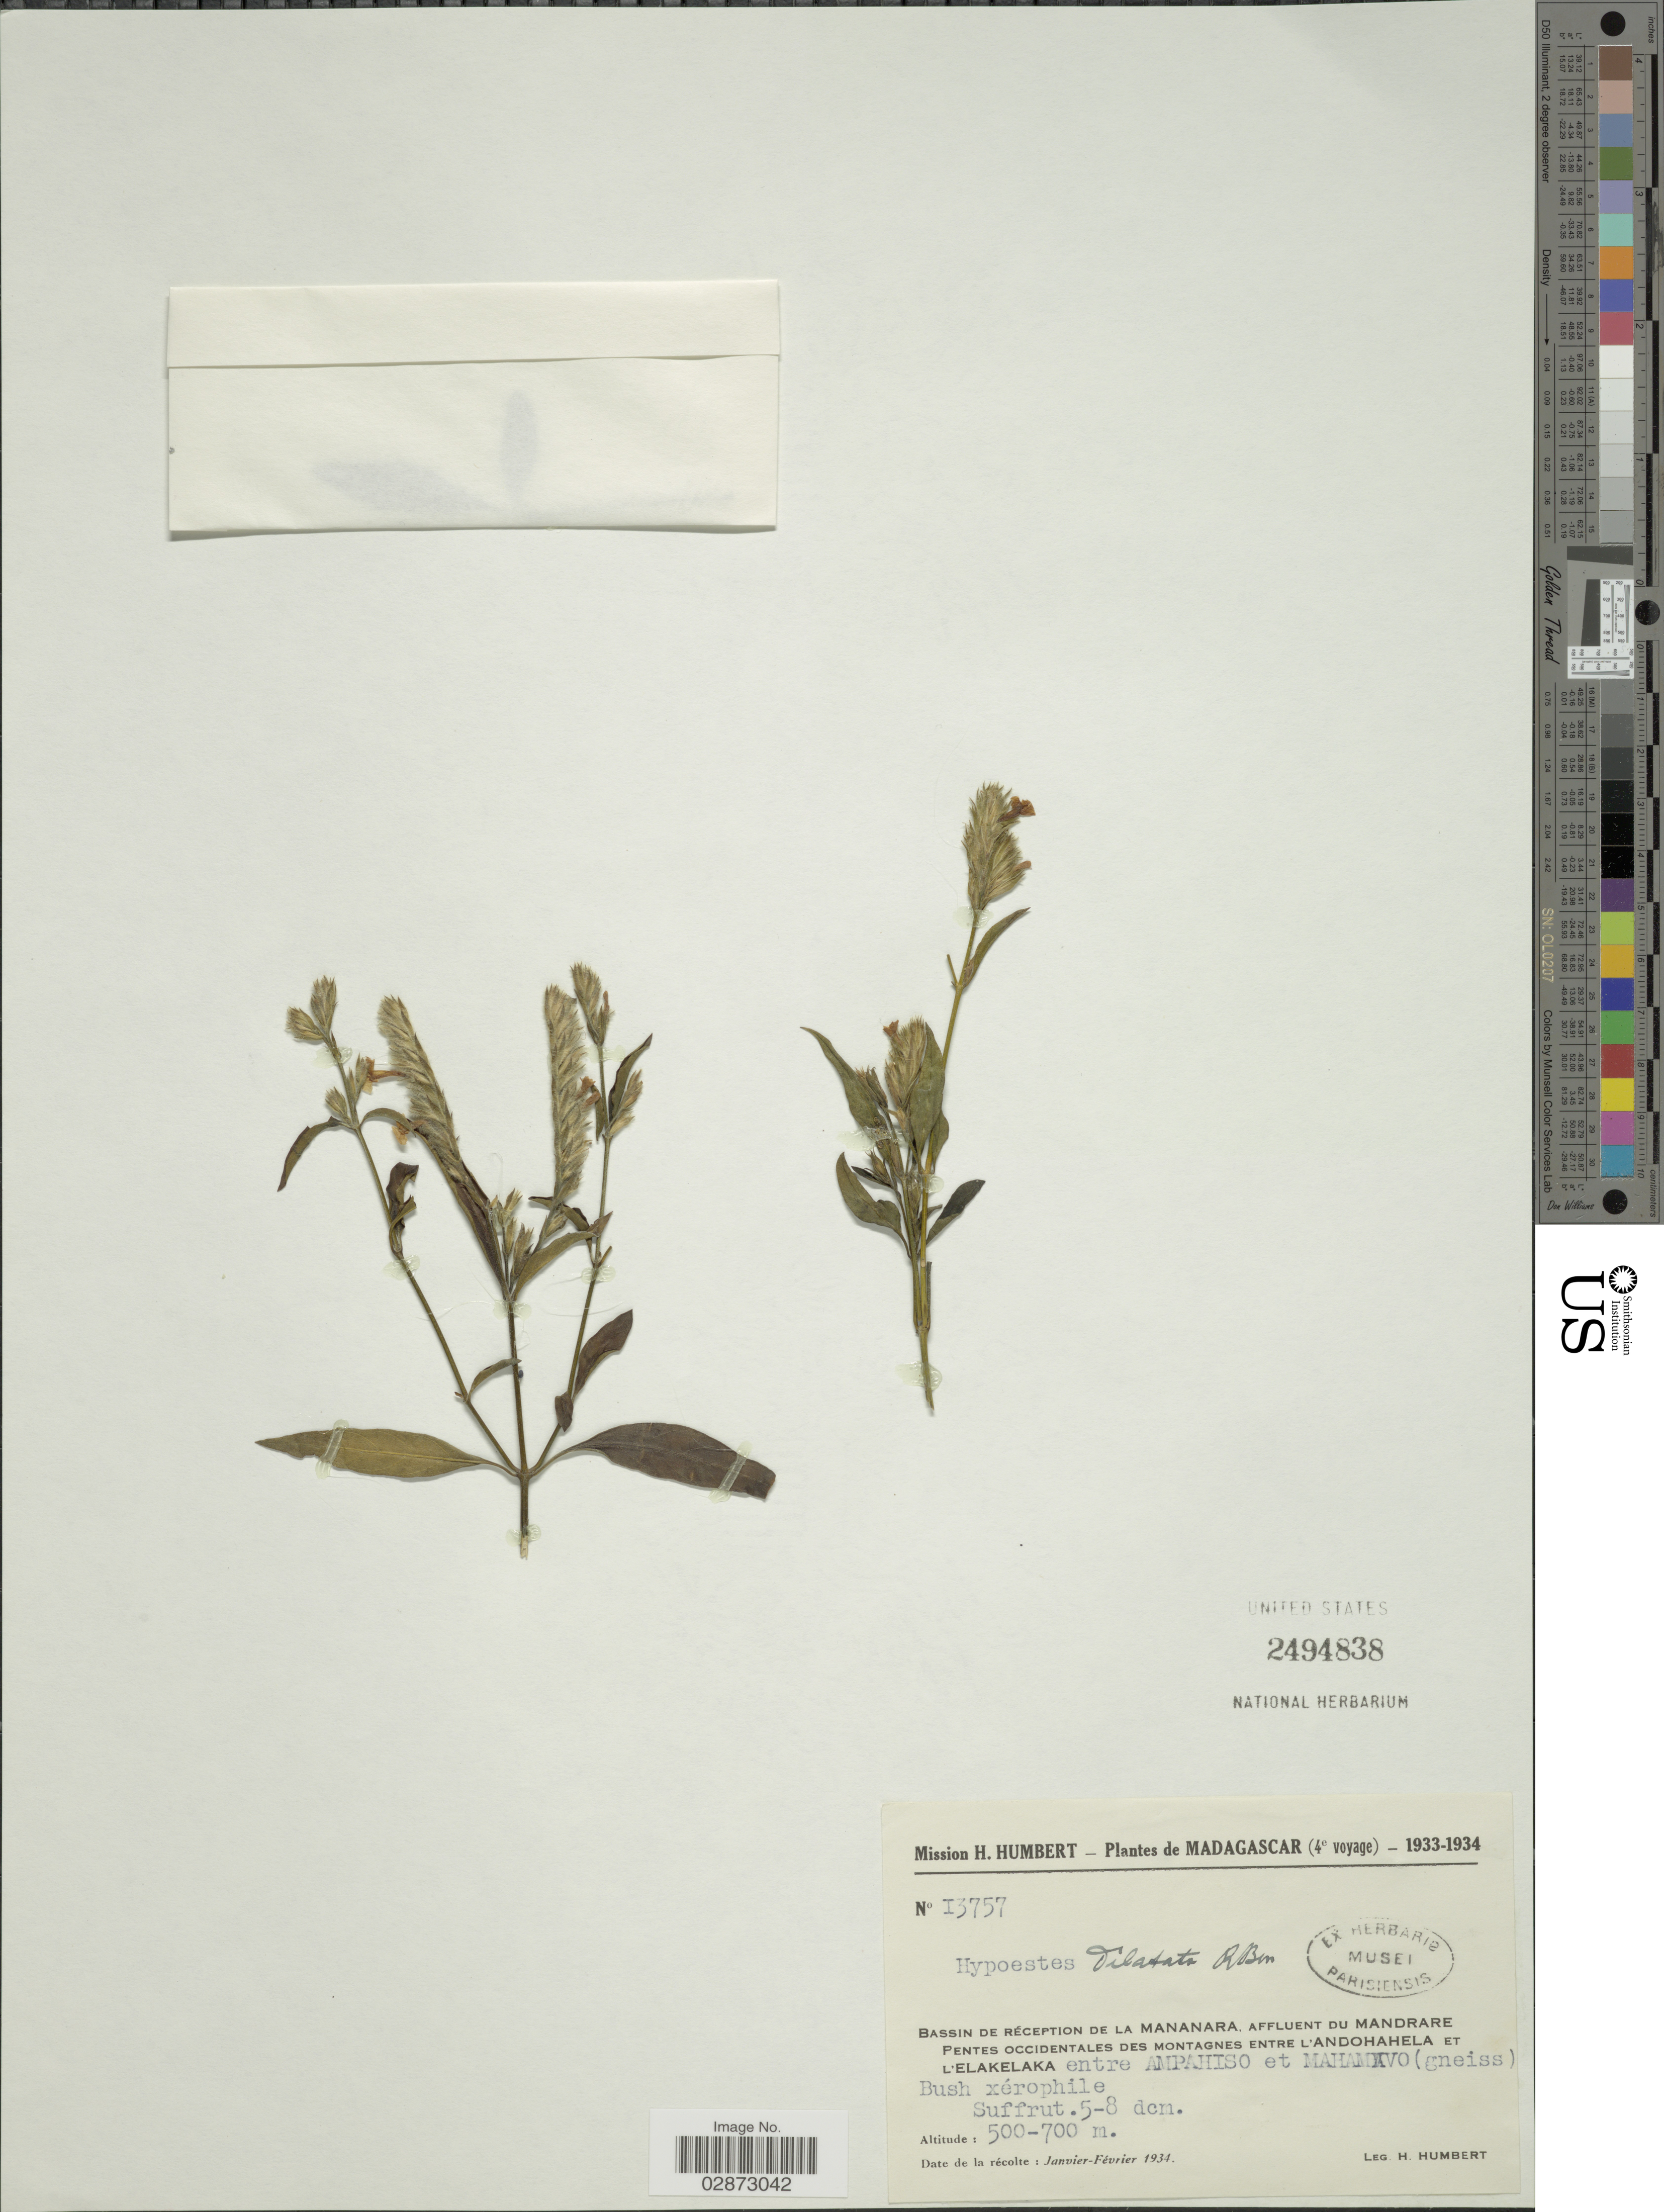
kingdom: Plantae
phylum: Tracheophyta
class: Magnoliopsida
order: Lamiales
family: Acanthaceae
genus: Hypoestes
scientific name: Hypoestes dilatata Benoist sp. nov. ined.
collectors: H. Humbert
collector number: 13757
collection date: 1934-01/1934-02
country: Madagascar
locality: Bassin de réception de la Mananara. Affluent du Mandrare pentes occidentales des montagnes entre l'Andohahela et l'Elakelaka entre Ampahiso et Mahamavo (gneiss).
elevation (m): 500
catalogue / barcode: US 2494838